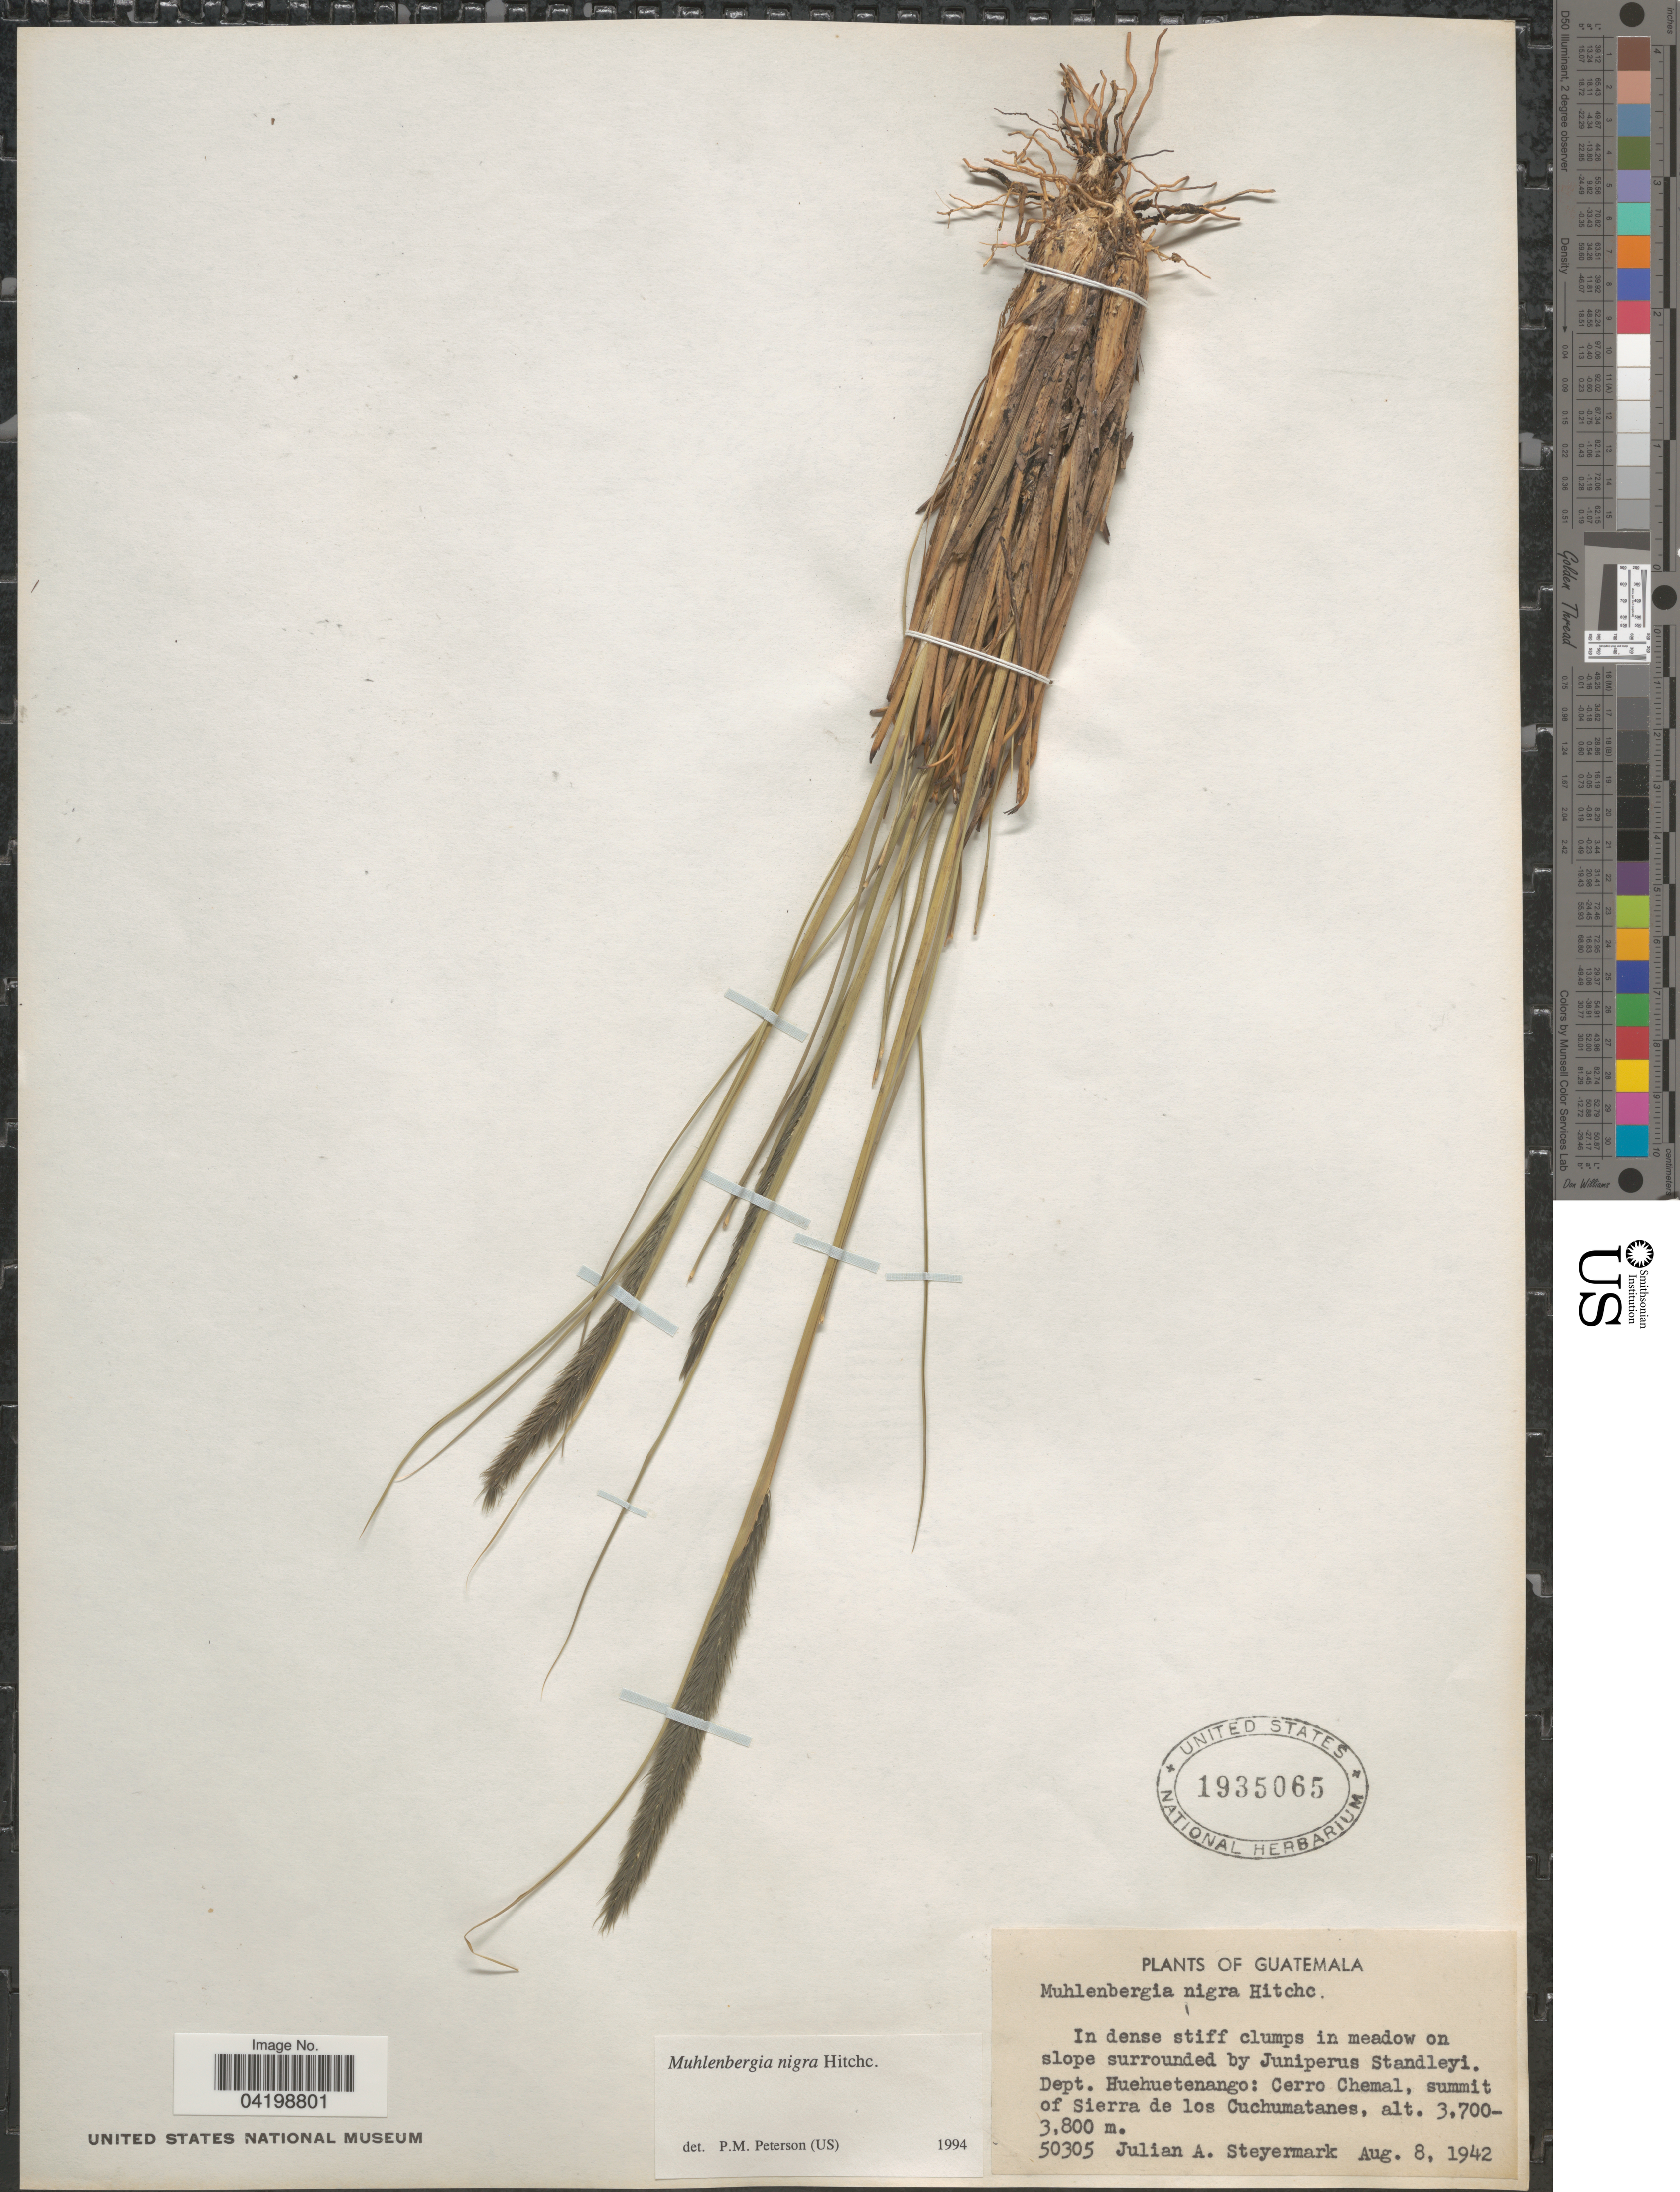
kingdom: Plantae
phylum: Tracheophyta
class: Liliopsida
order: Poales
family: Poaceae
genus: Muhlenbergia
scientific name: Muhlenbergia nigra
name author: Hitchc.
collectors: J. Steyermark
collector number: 50305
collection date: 1942-08-08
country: Guatemala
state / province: Huehuetenango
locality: Dept. Huehuetenango: Cerro Chemal, summit of Sierra de los Cuchumatanes.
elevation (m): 3700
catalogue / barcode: US 1935065